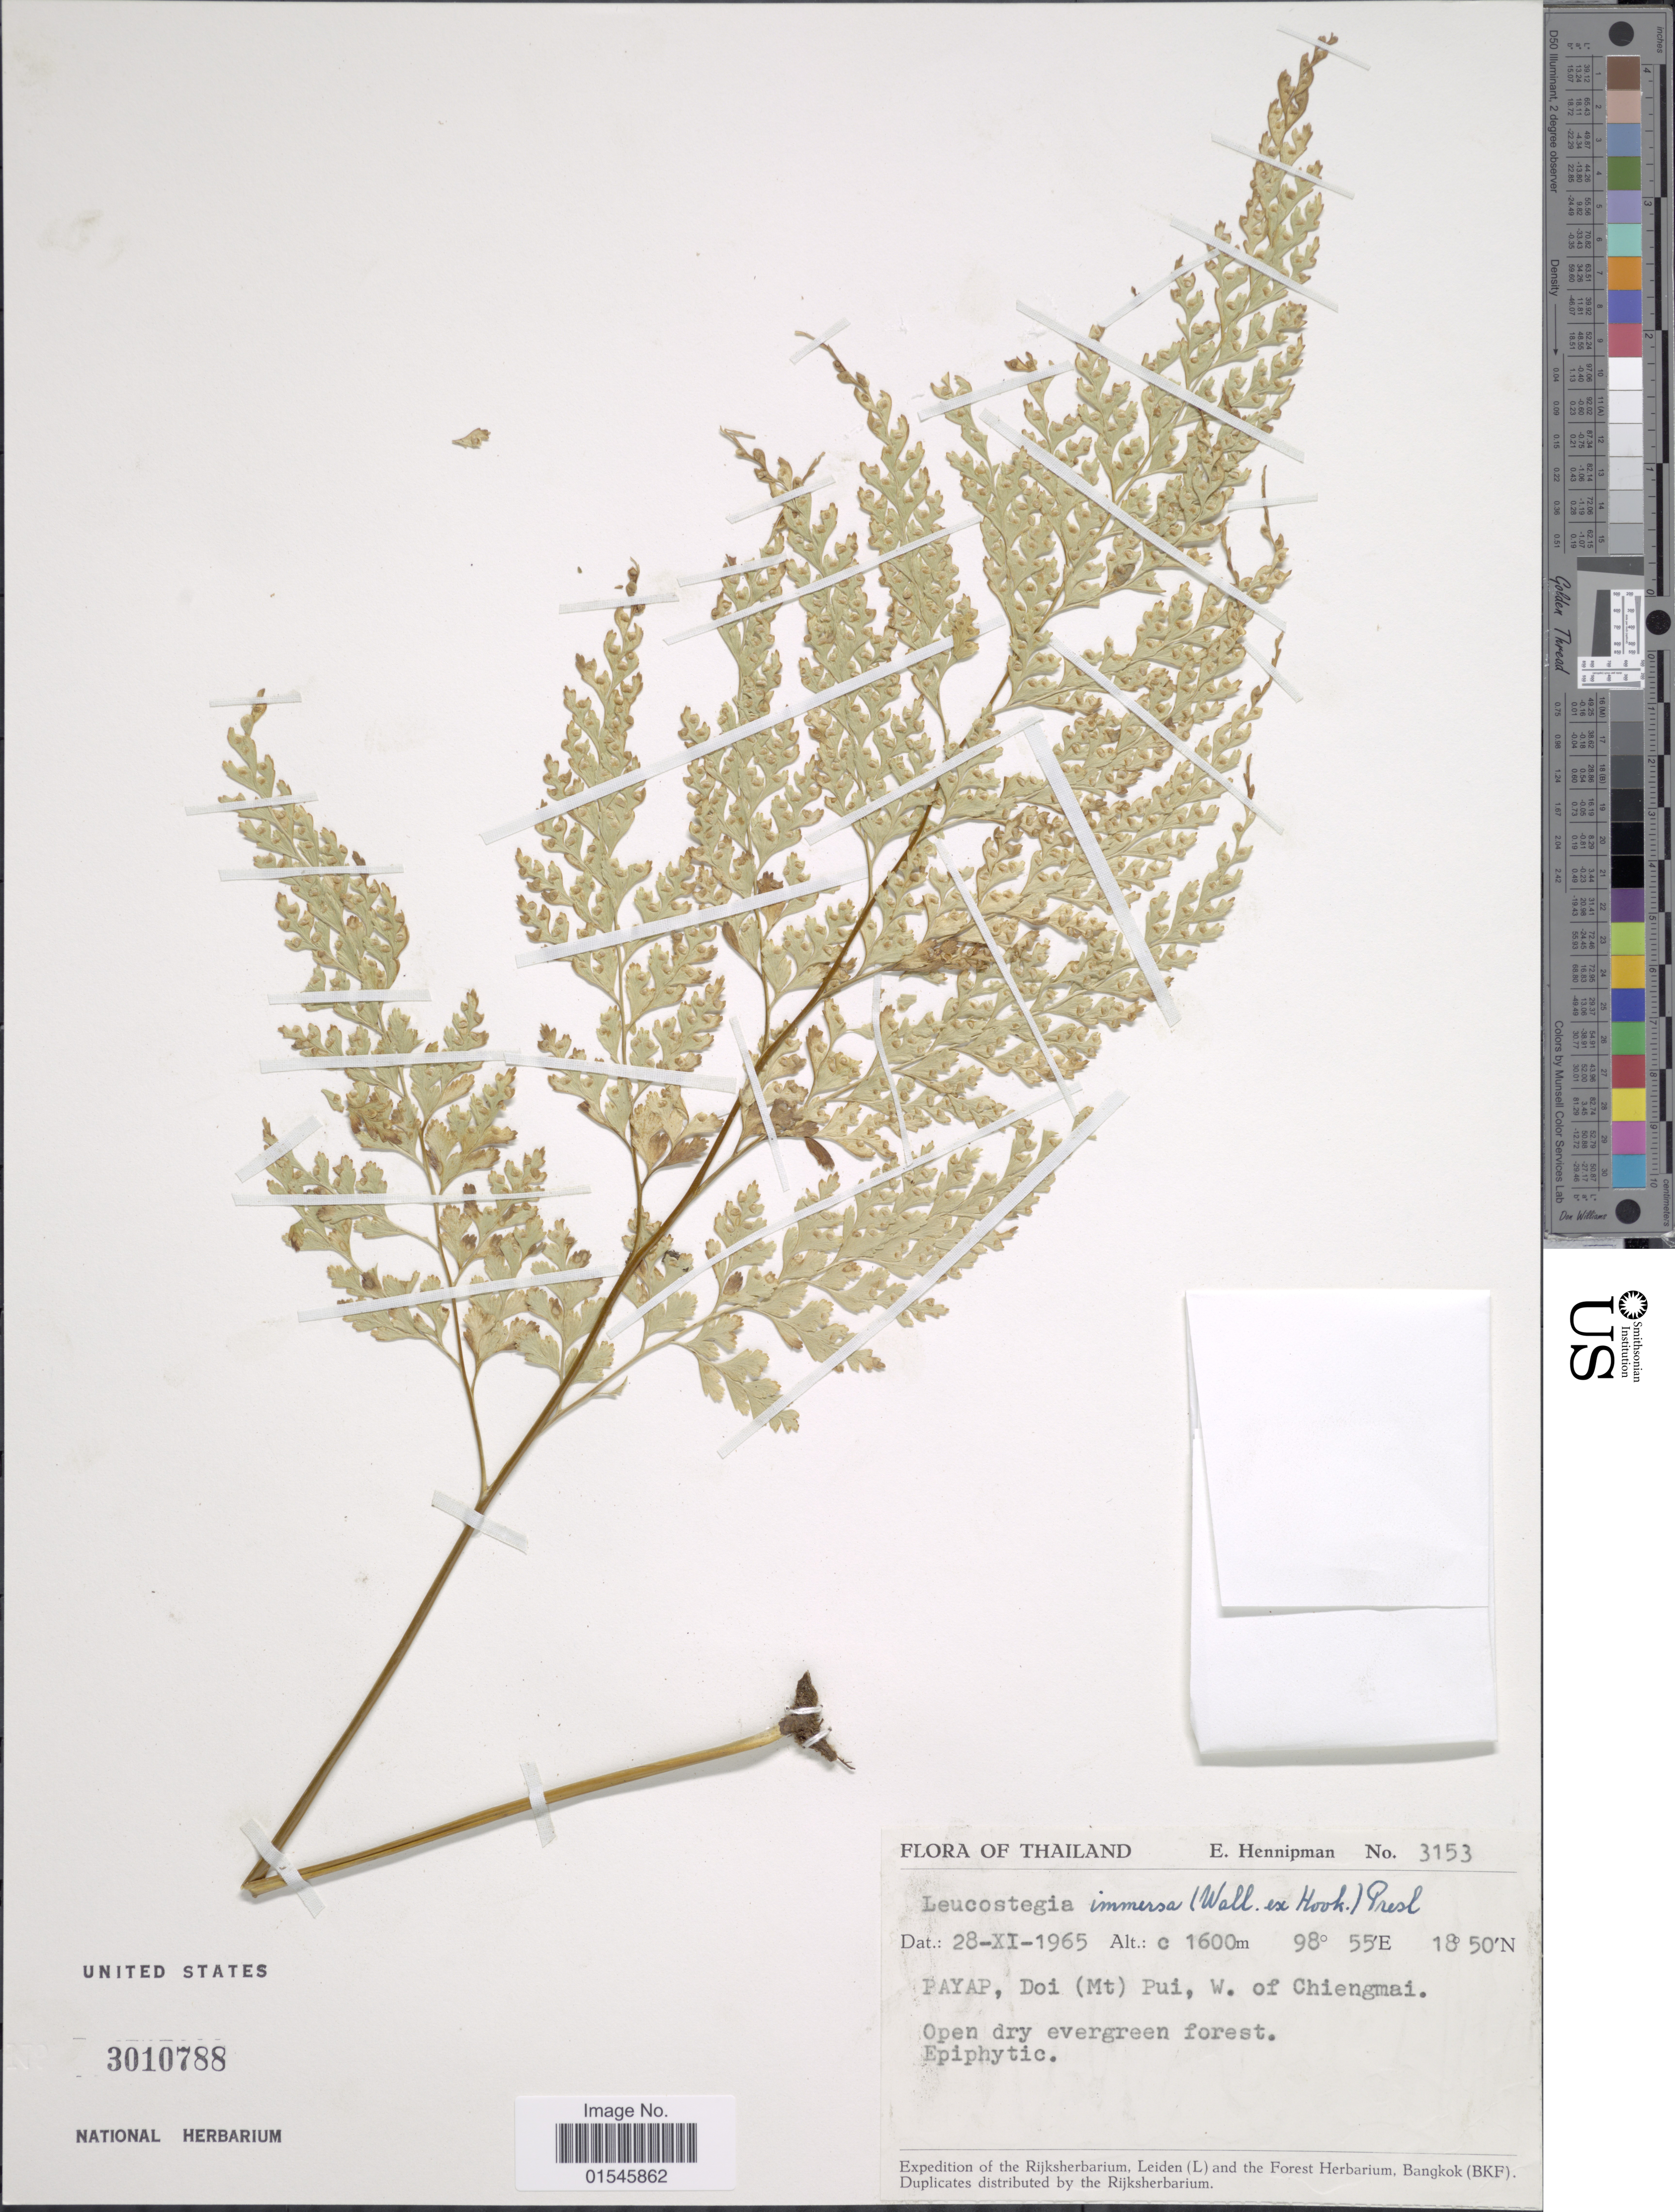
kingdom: Plantae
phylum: Tracheophyta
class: Polypodiopsida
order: Polypodiales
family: Hypodematiaceae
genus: Leucostegia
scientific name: Leucostegia truncata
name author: (D. Don) Fraser-Jenk.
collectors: E. Hennipman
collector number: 3153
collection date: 1965-11-28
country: Thailand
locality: Payap, Doi (Mt) Pui, W of Chiengmai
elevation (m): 1600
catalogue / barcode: US 3010788